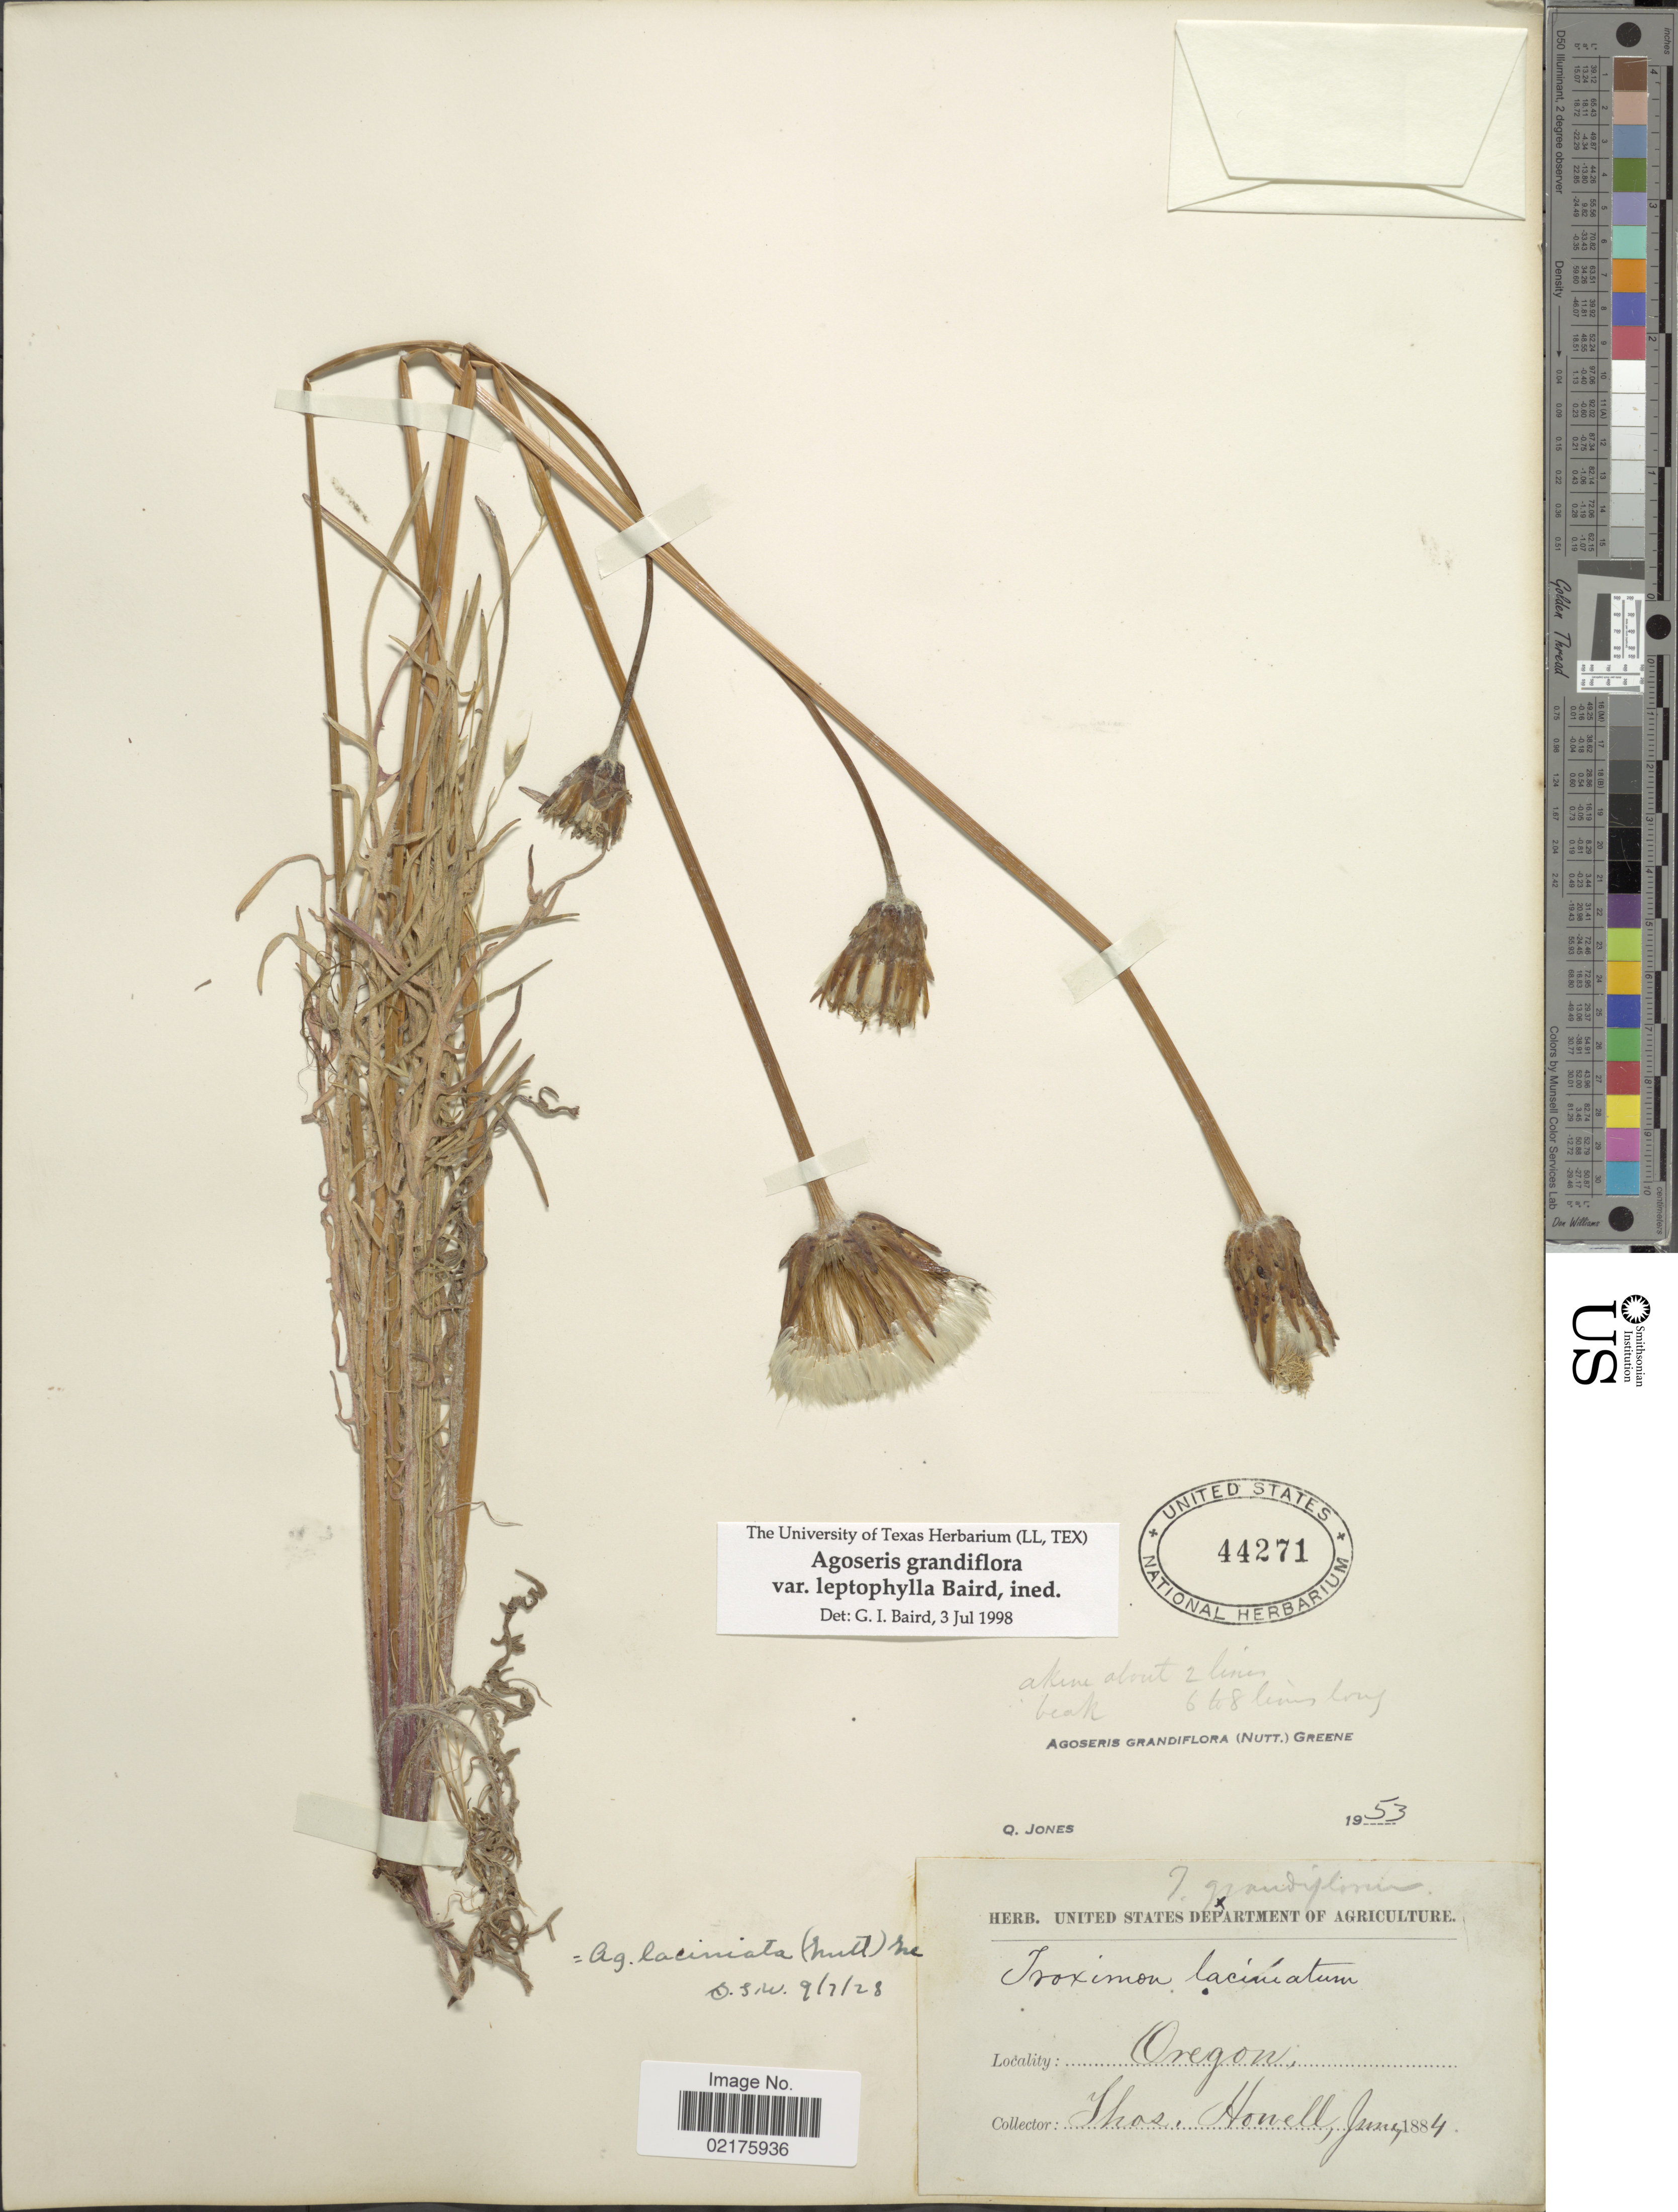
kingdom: Plantae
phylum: Tracheophyta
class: Magnoliopsida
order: Asterales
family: Asteraceae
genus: Agoseris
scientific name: Agoseris grandiflora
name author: (Nutt.) Greene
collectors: T. Howell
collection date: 1884-06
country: United States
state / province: Oregon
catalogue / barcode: US 44271